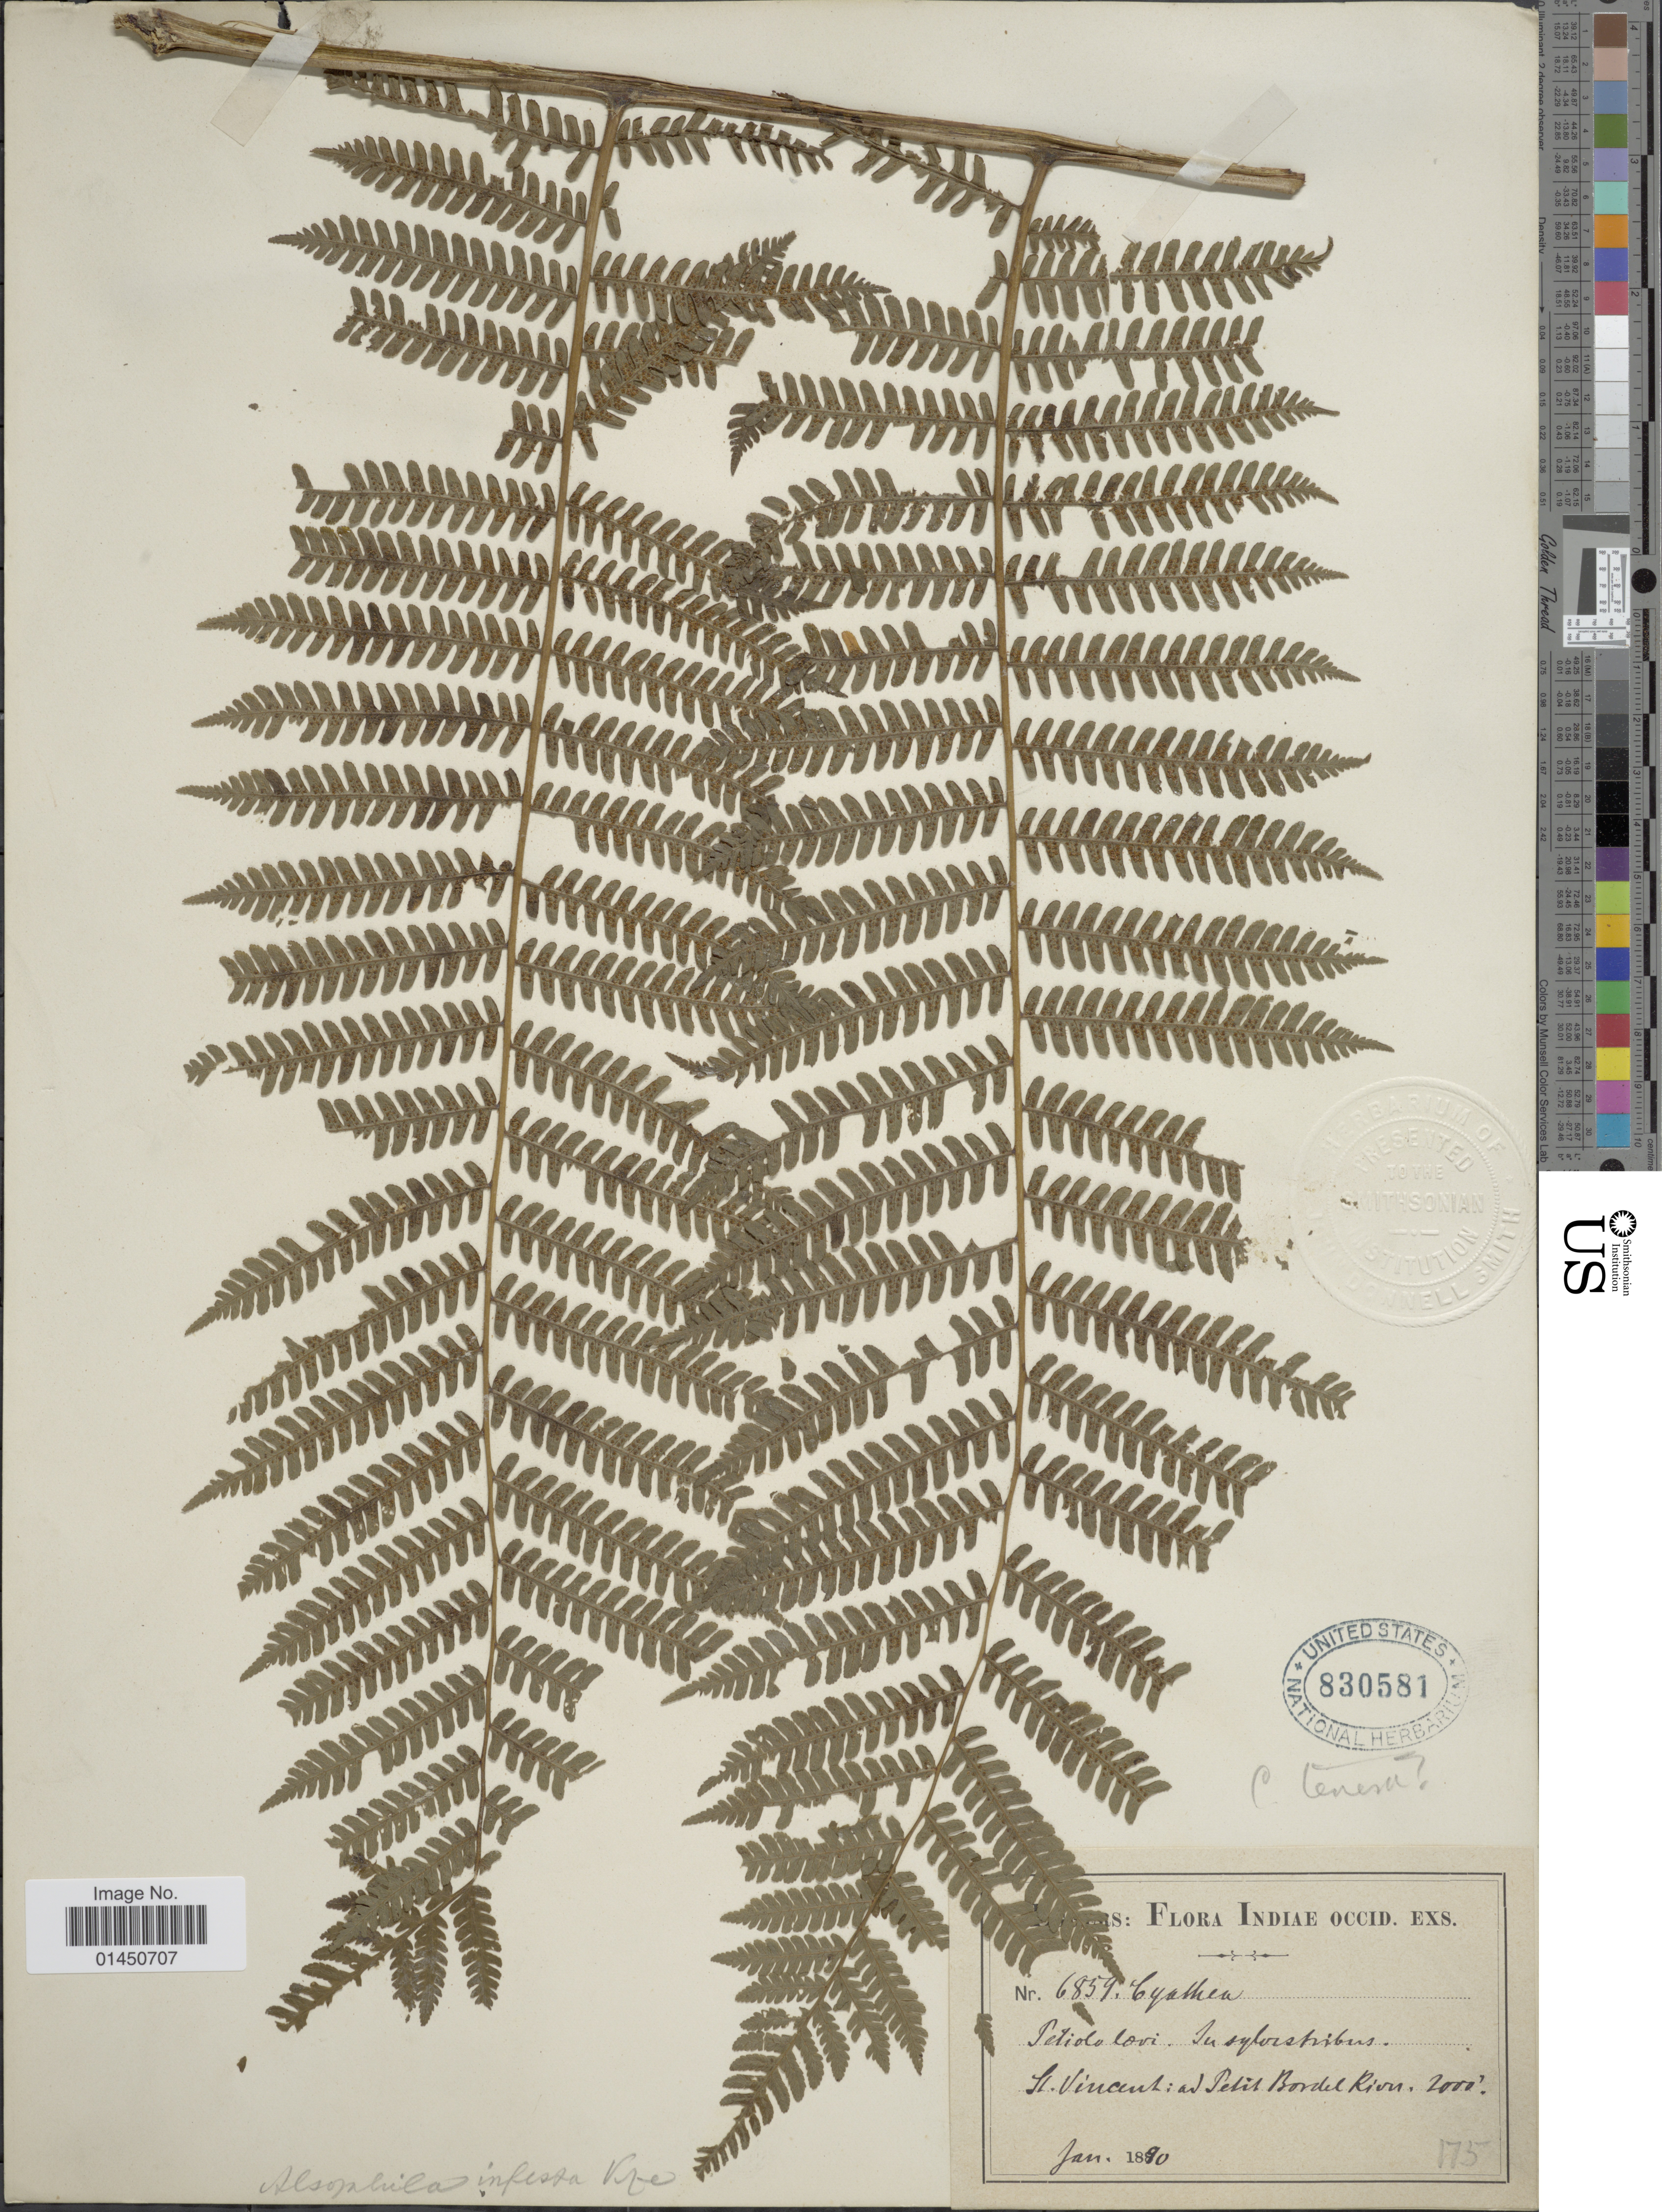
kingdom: Plantae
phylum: Tracheophyta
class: Polypodiopsida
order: Cyatheales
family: Cyatheaceae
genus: Cyathea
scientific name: Cyathea tenera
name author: (J. Sm. ex Hook.) T. Moore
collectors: H. F. A. von Eggers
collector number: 6859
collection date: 1880-01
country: St. Vincent - Grenadines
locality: Ad Petiti Bordel River.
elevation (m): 610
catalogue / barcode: US 830581